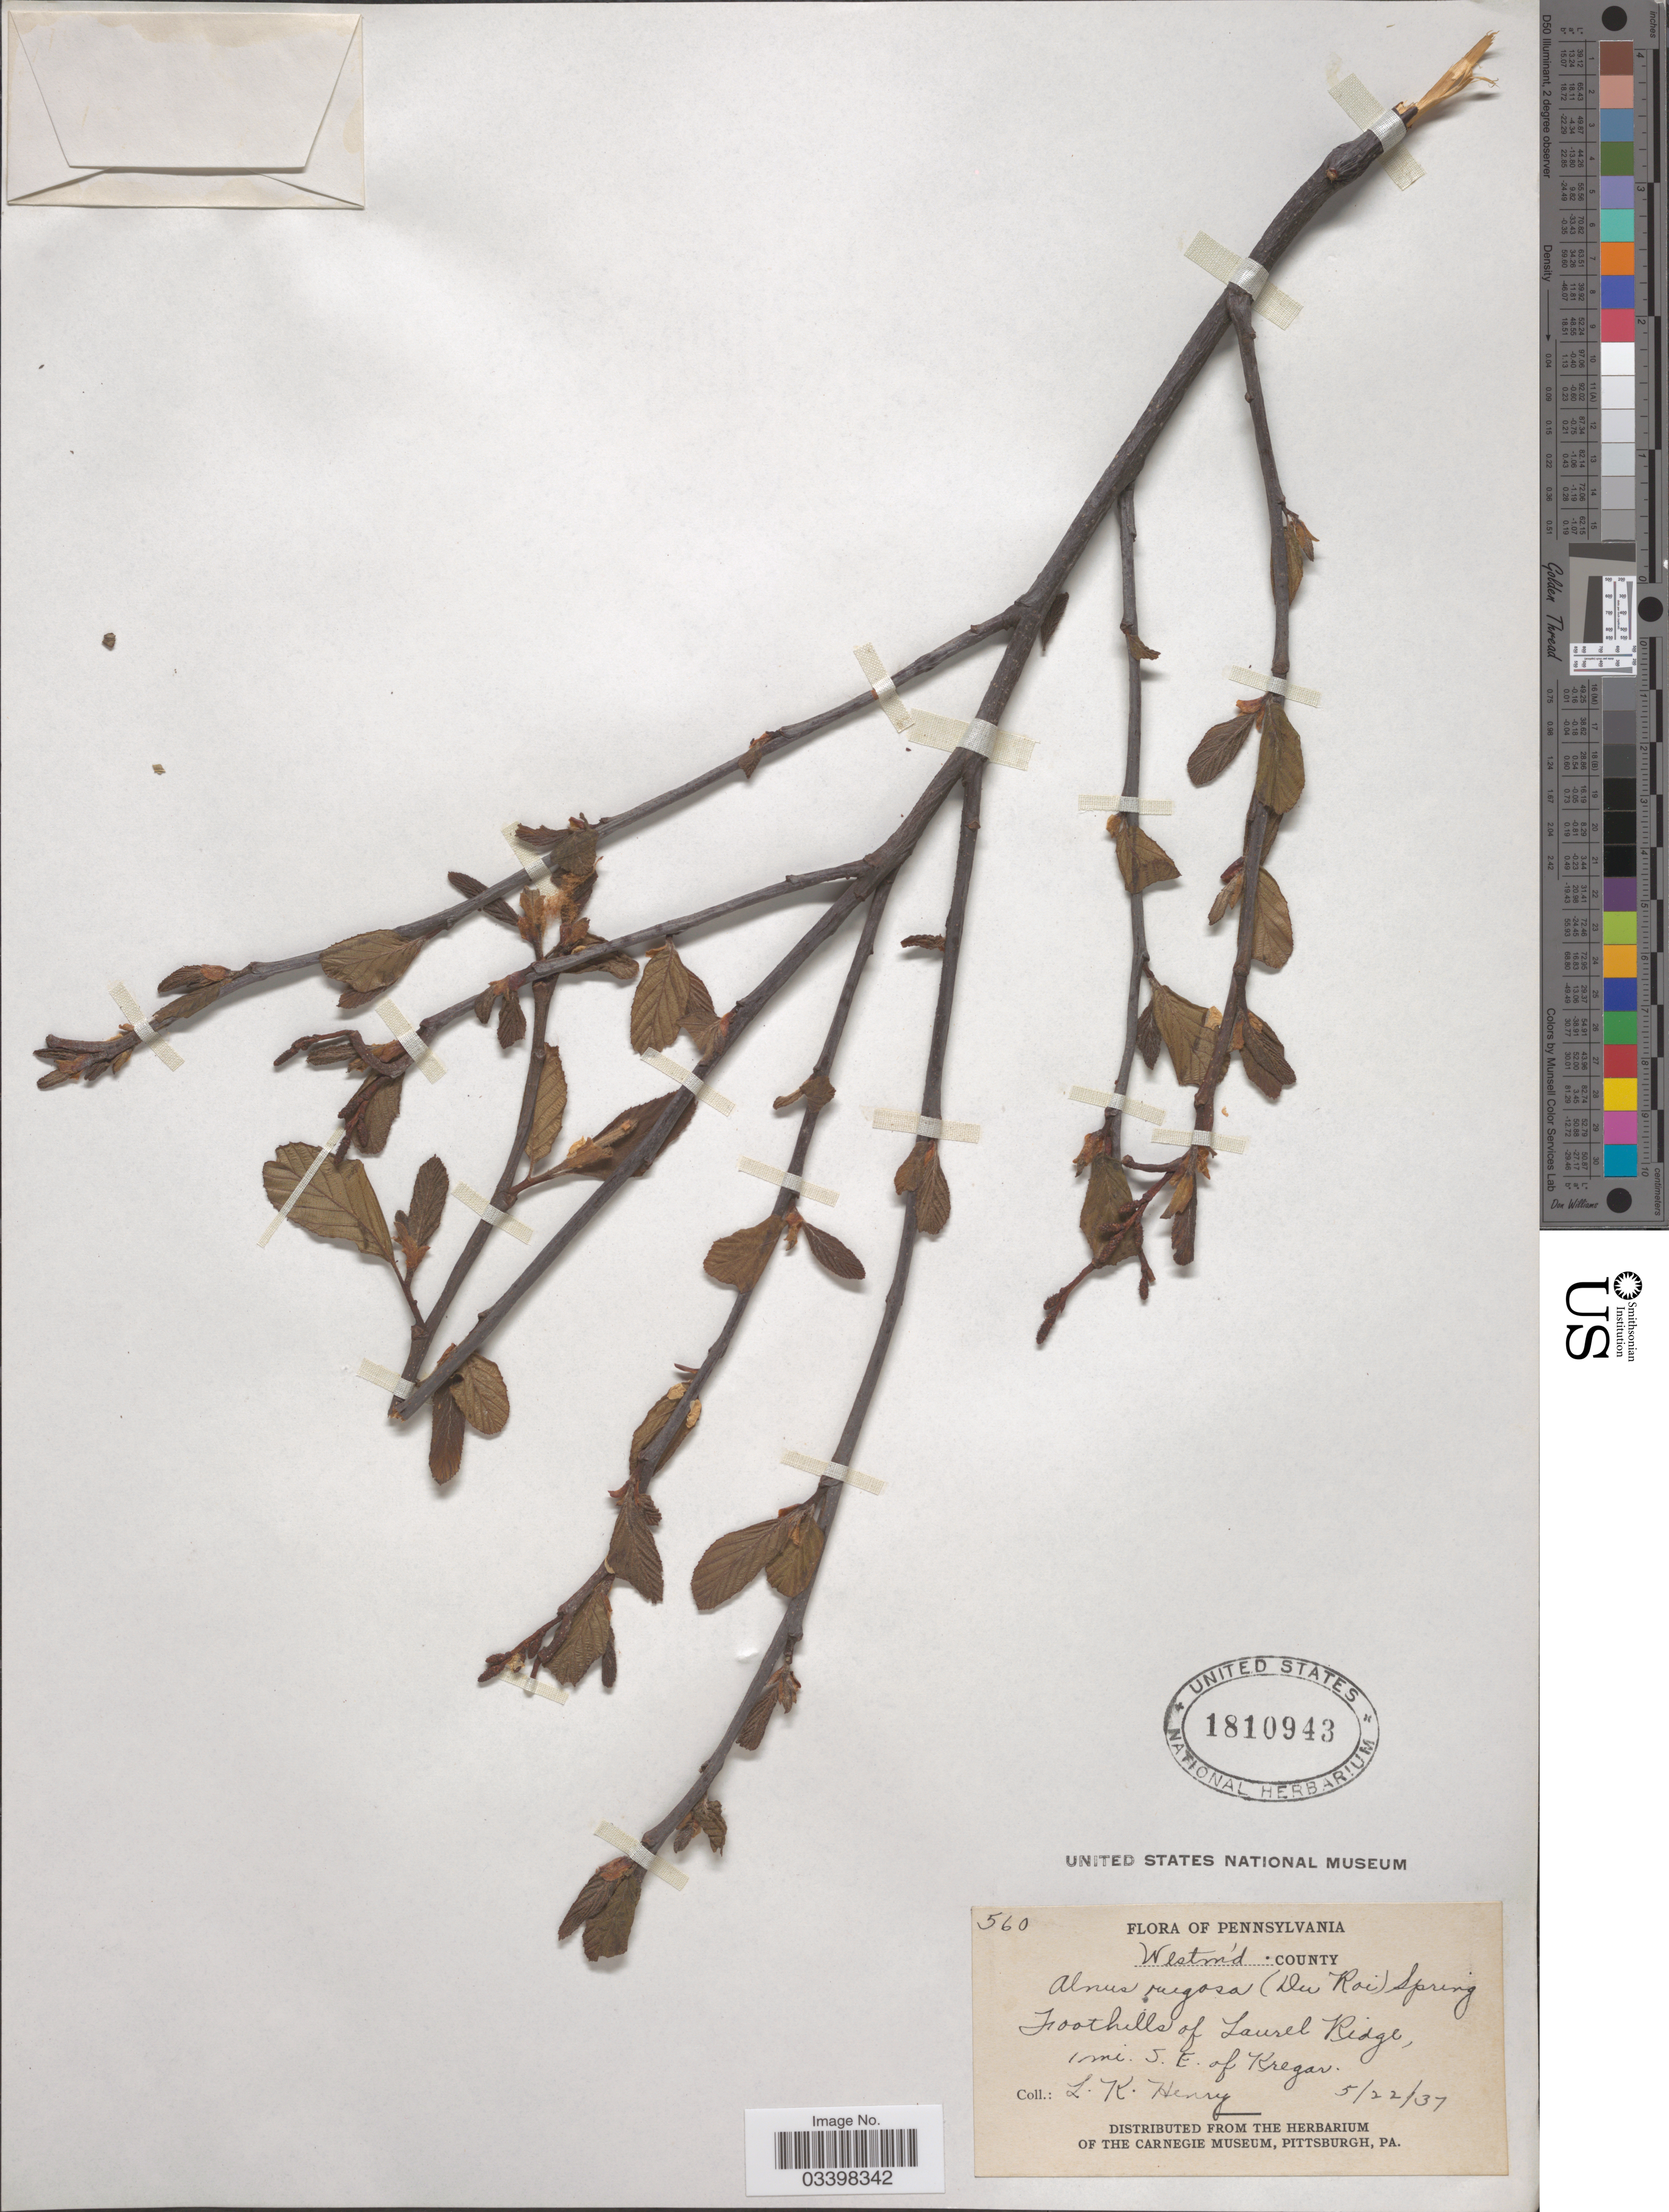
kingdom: Plantae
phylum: Tracheophyta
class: Magnoliopsida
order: Fagales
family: Betulaceae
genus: Alnus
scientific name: Alnus serrulata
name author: (Aiton) Willd.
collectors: L. K. Henry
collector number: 560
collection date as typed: Transcribed d/m/y: 22/5/37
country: United States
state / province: Pennsylvania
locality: Westm'd County. Foothills of Laurel Ridge, 1 mi. S. E. of Kregar.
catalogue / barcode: US 1810943